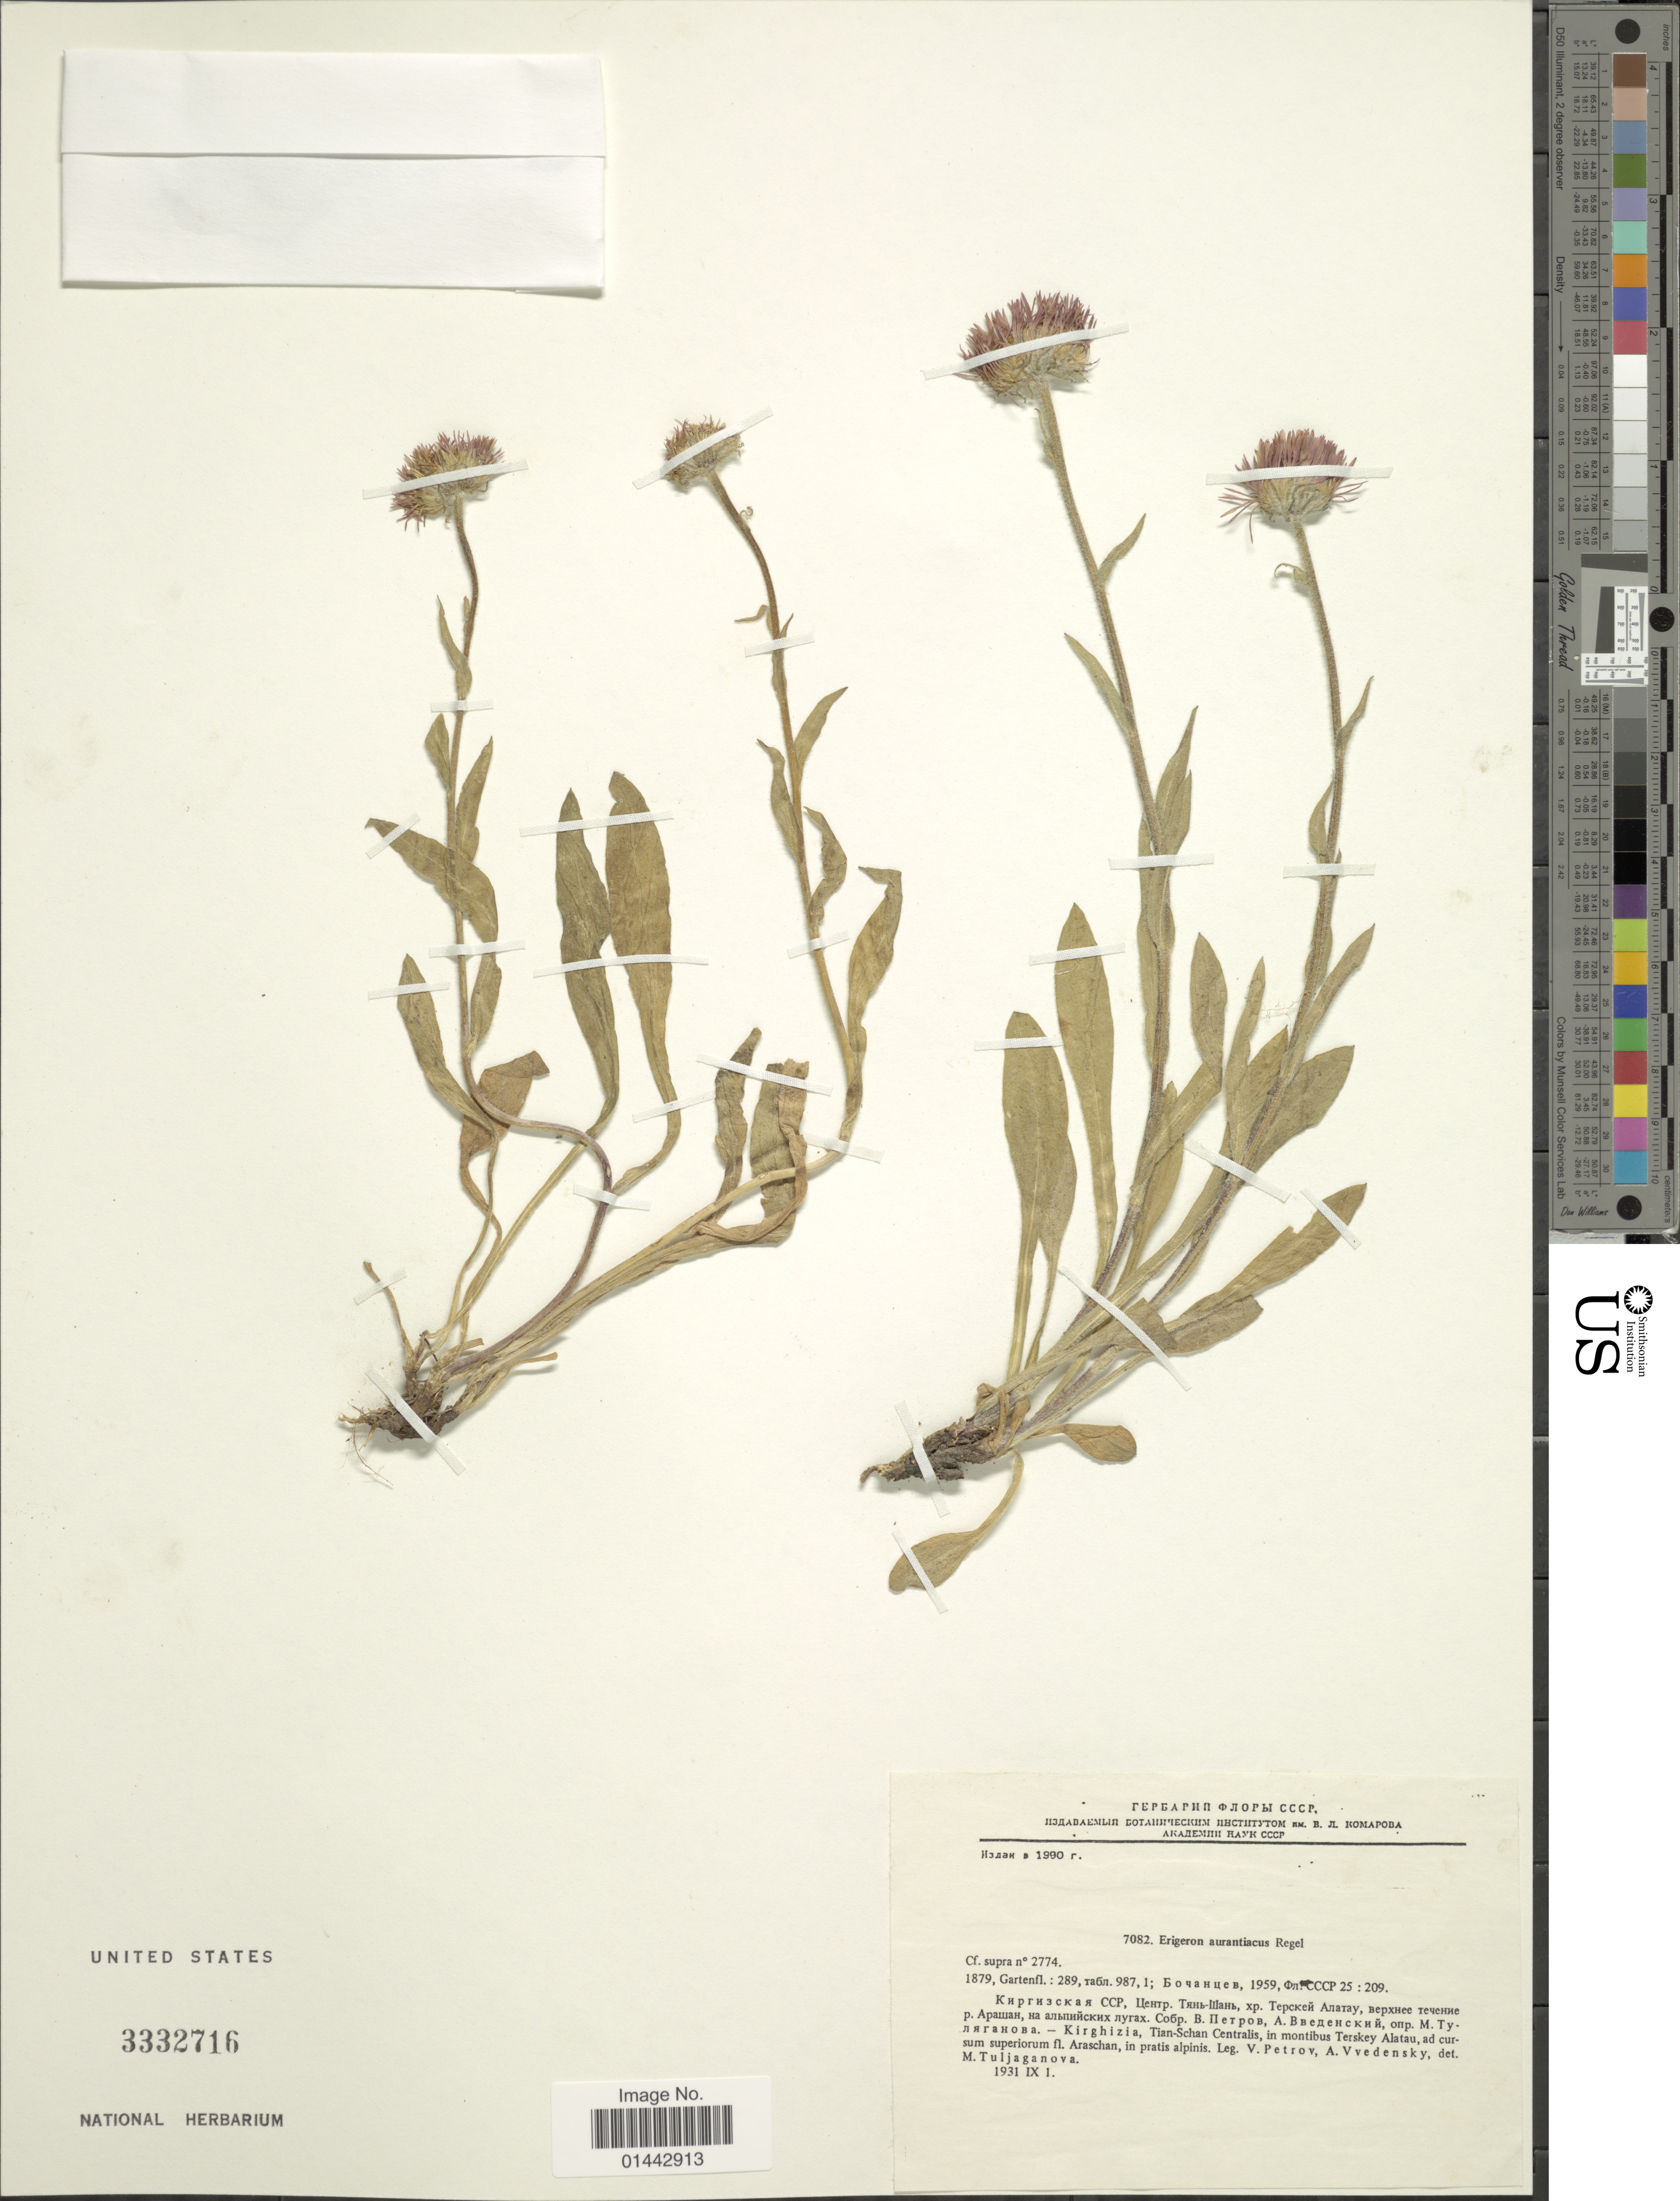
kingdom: Plantae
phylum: Tracheophyta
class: Magnoliopsida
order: Asterales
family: Asteraceae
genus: Erigeron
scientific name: Erigeron aurantiacus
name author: Regel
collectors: V. Petrov & A. Vvedensky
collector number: Cf. supra 2774*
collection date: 1931-09-01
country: Kyrgyzstan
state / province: Ysyk-Kol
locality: Kirghizia, Tian-Schan Centralis, in montibus Terskey Alatau, ad cursum superiorum fl. Araschan, in pratis alpinis.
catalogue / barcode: US 3332716